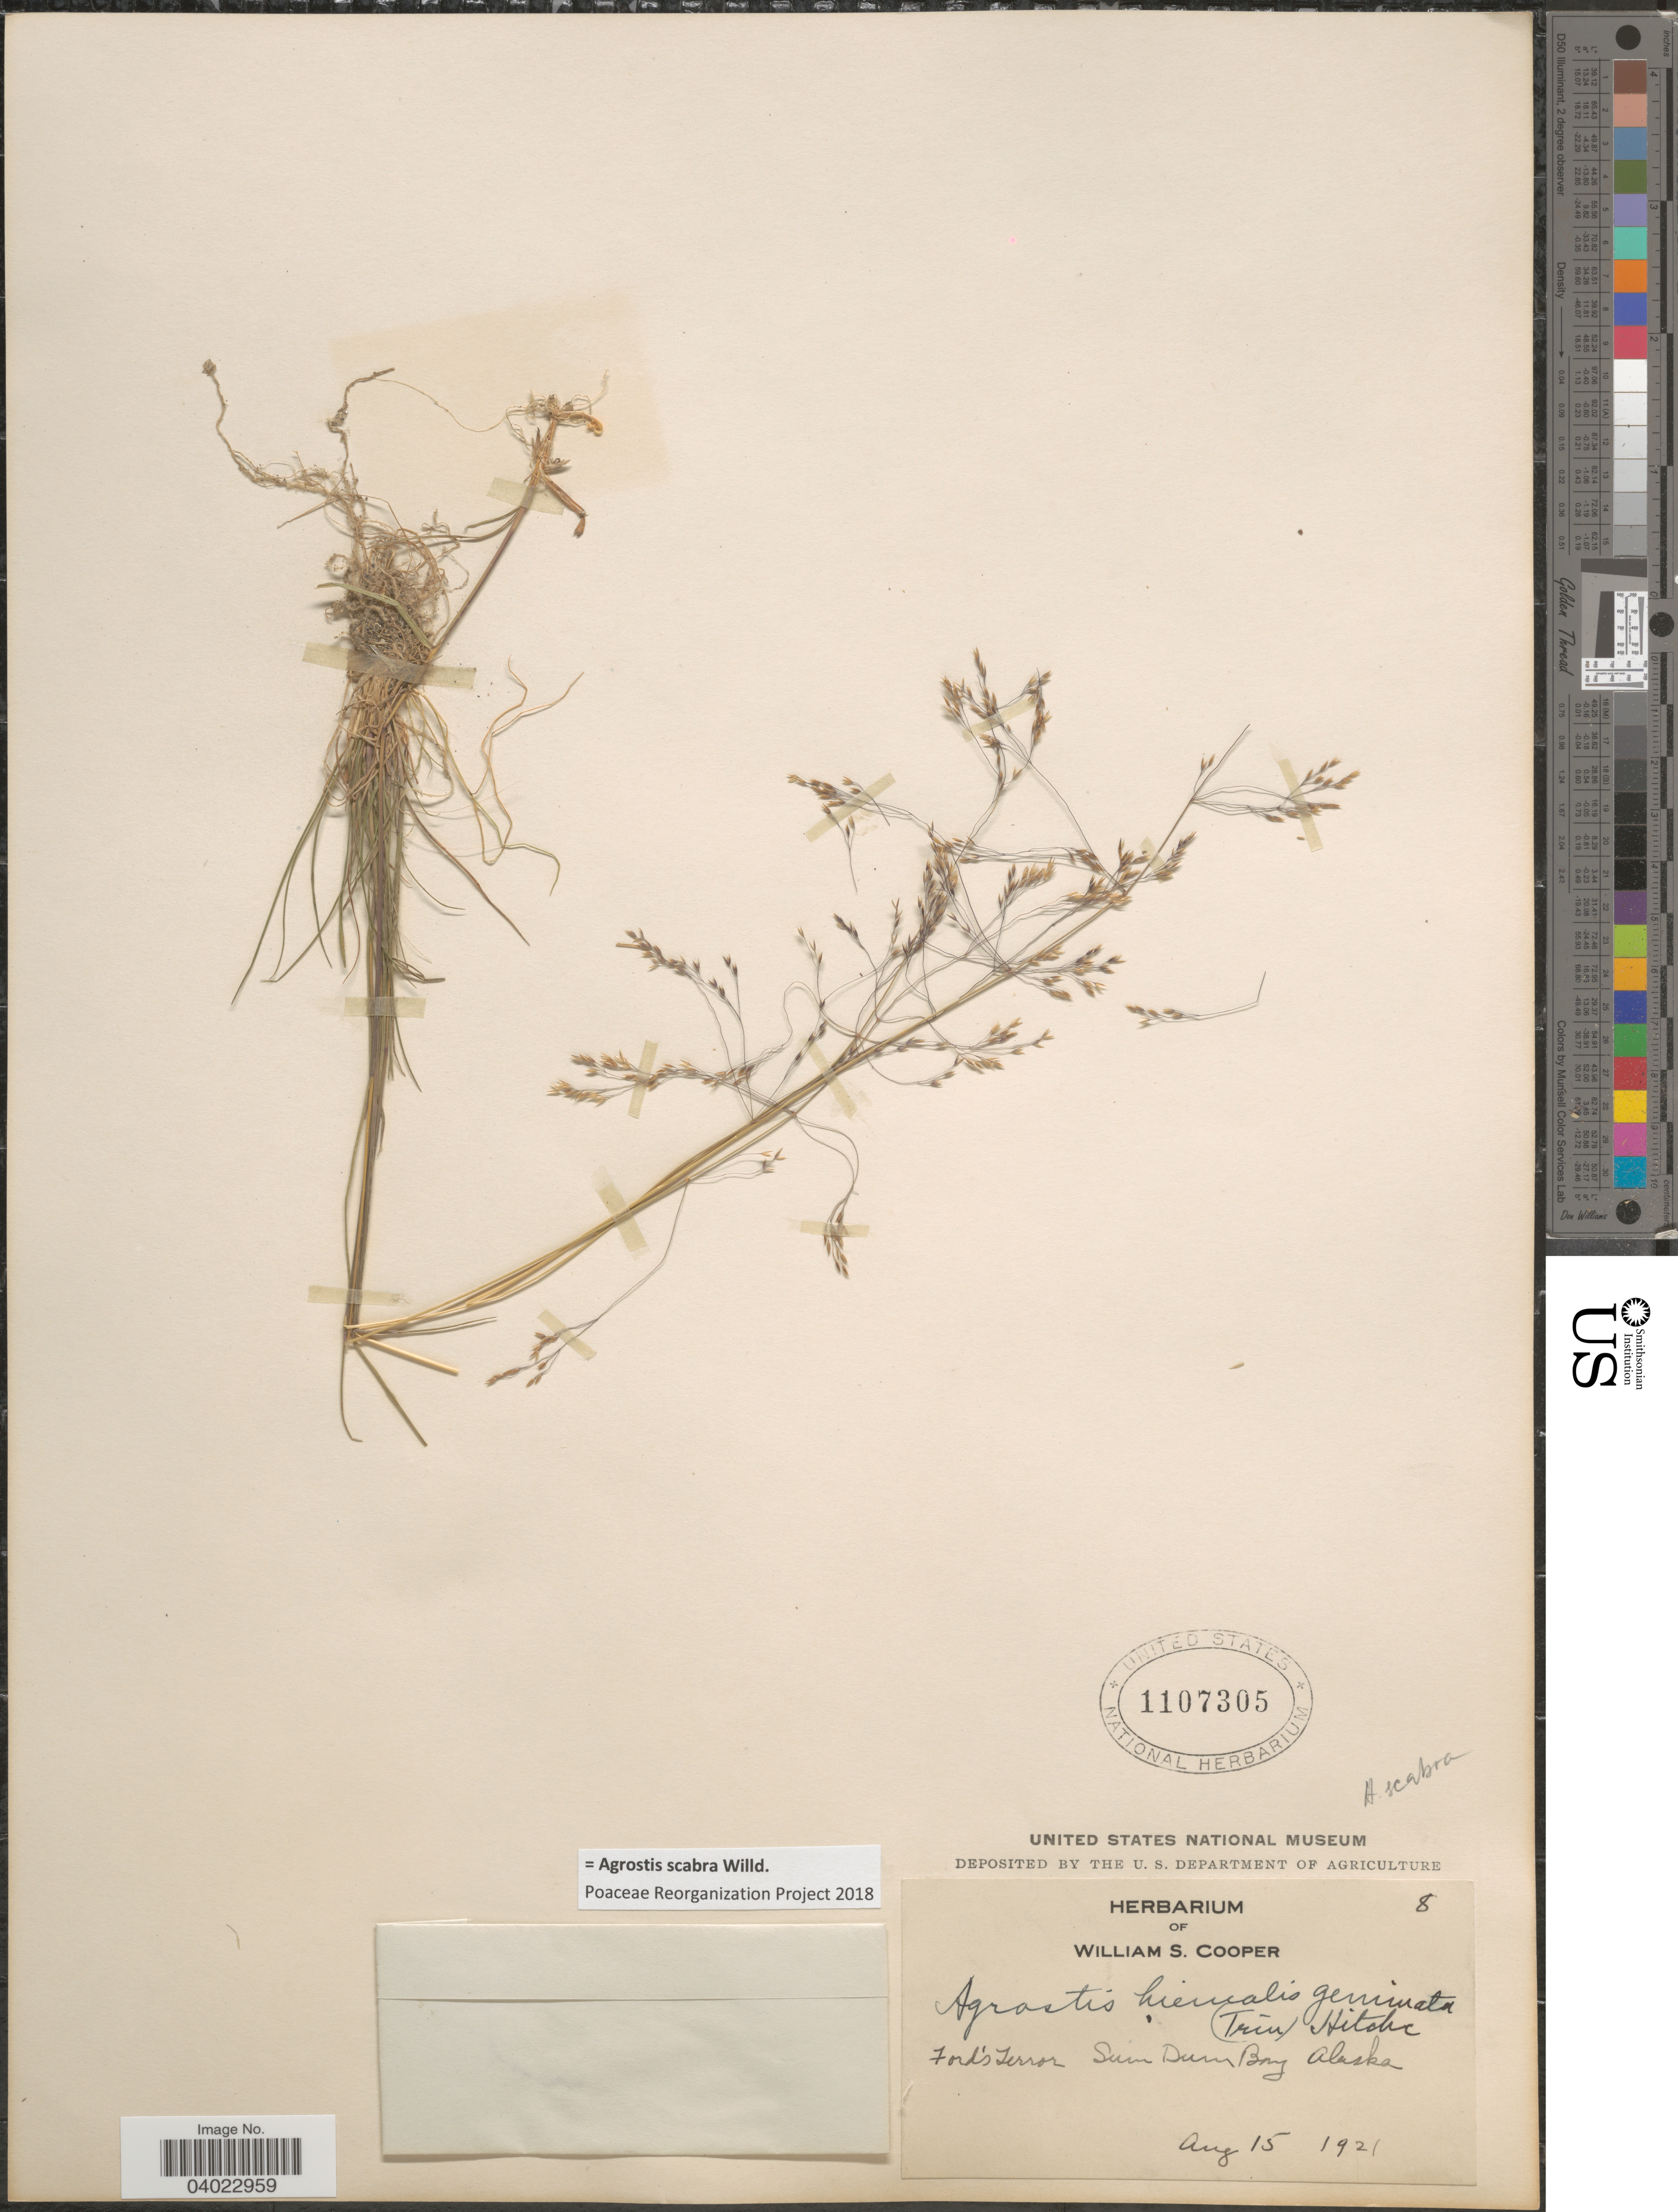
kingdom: Plantae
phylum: Tracheophyta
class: Liliopsida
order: Poales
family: Poaceae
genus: Agrostis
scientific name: Agrostis scabra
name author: Willd.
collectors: W. Cooper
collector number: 8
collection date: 1921-08-15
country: United States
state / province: Alaska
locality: Ford's Terror. Sum Dum Bay.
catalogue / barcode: US 1107305